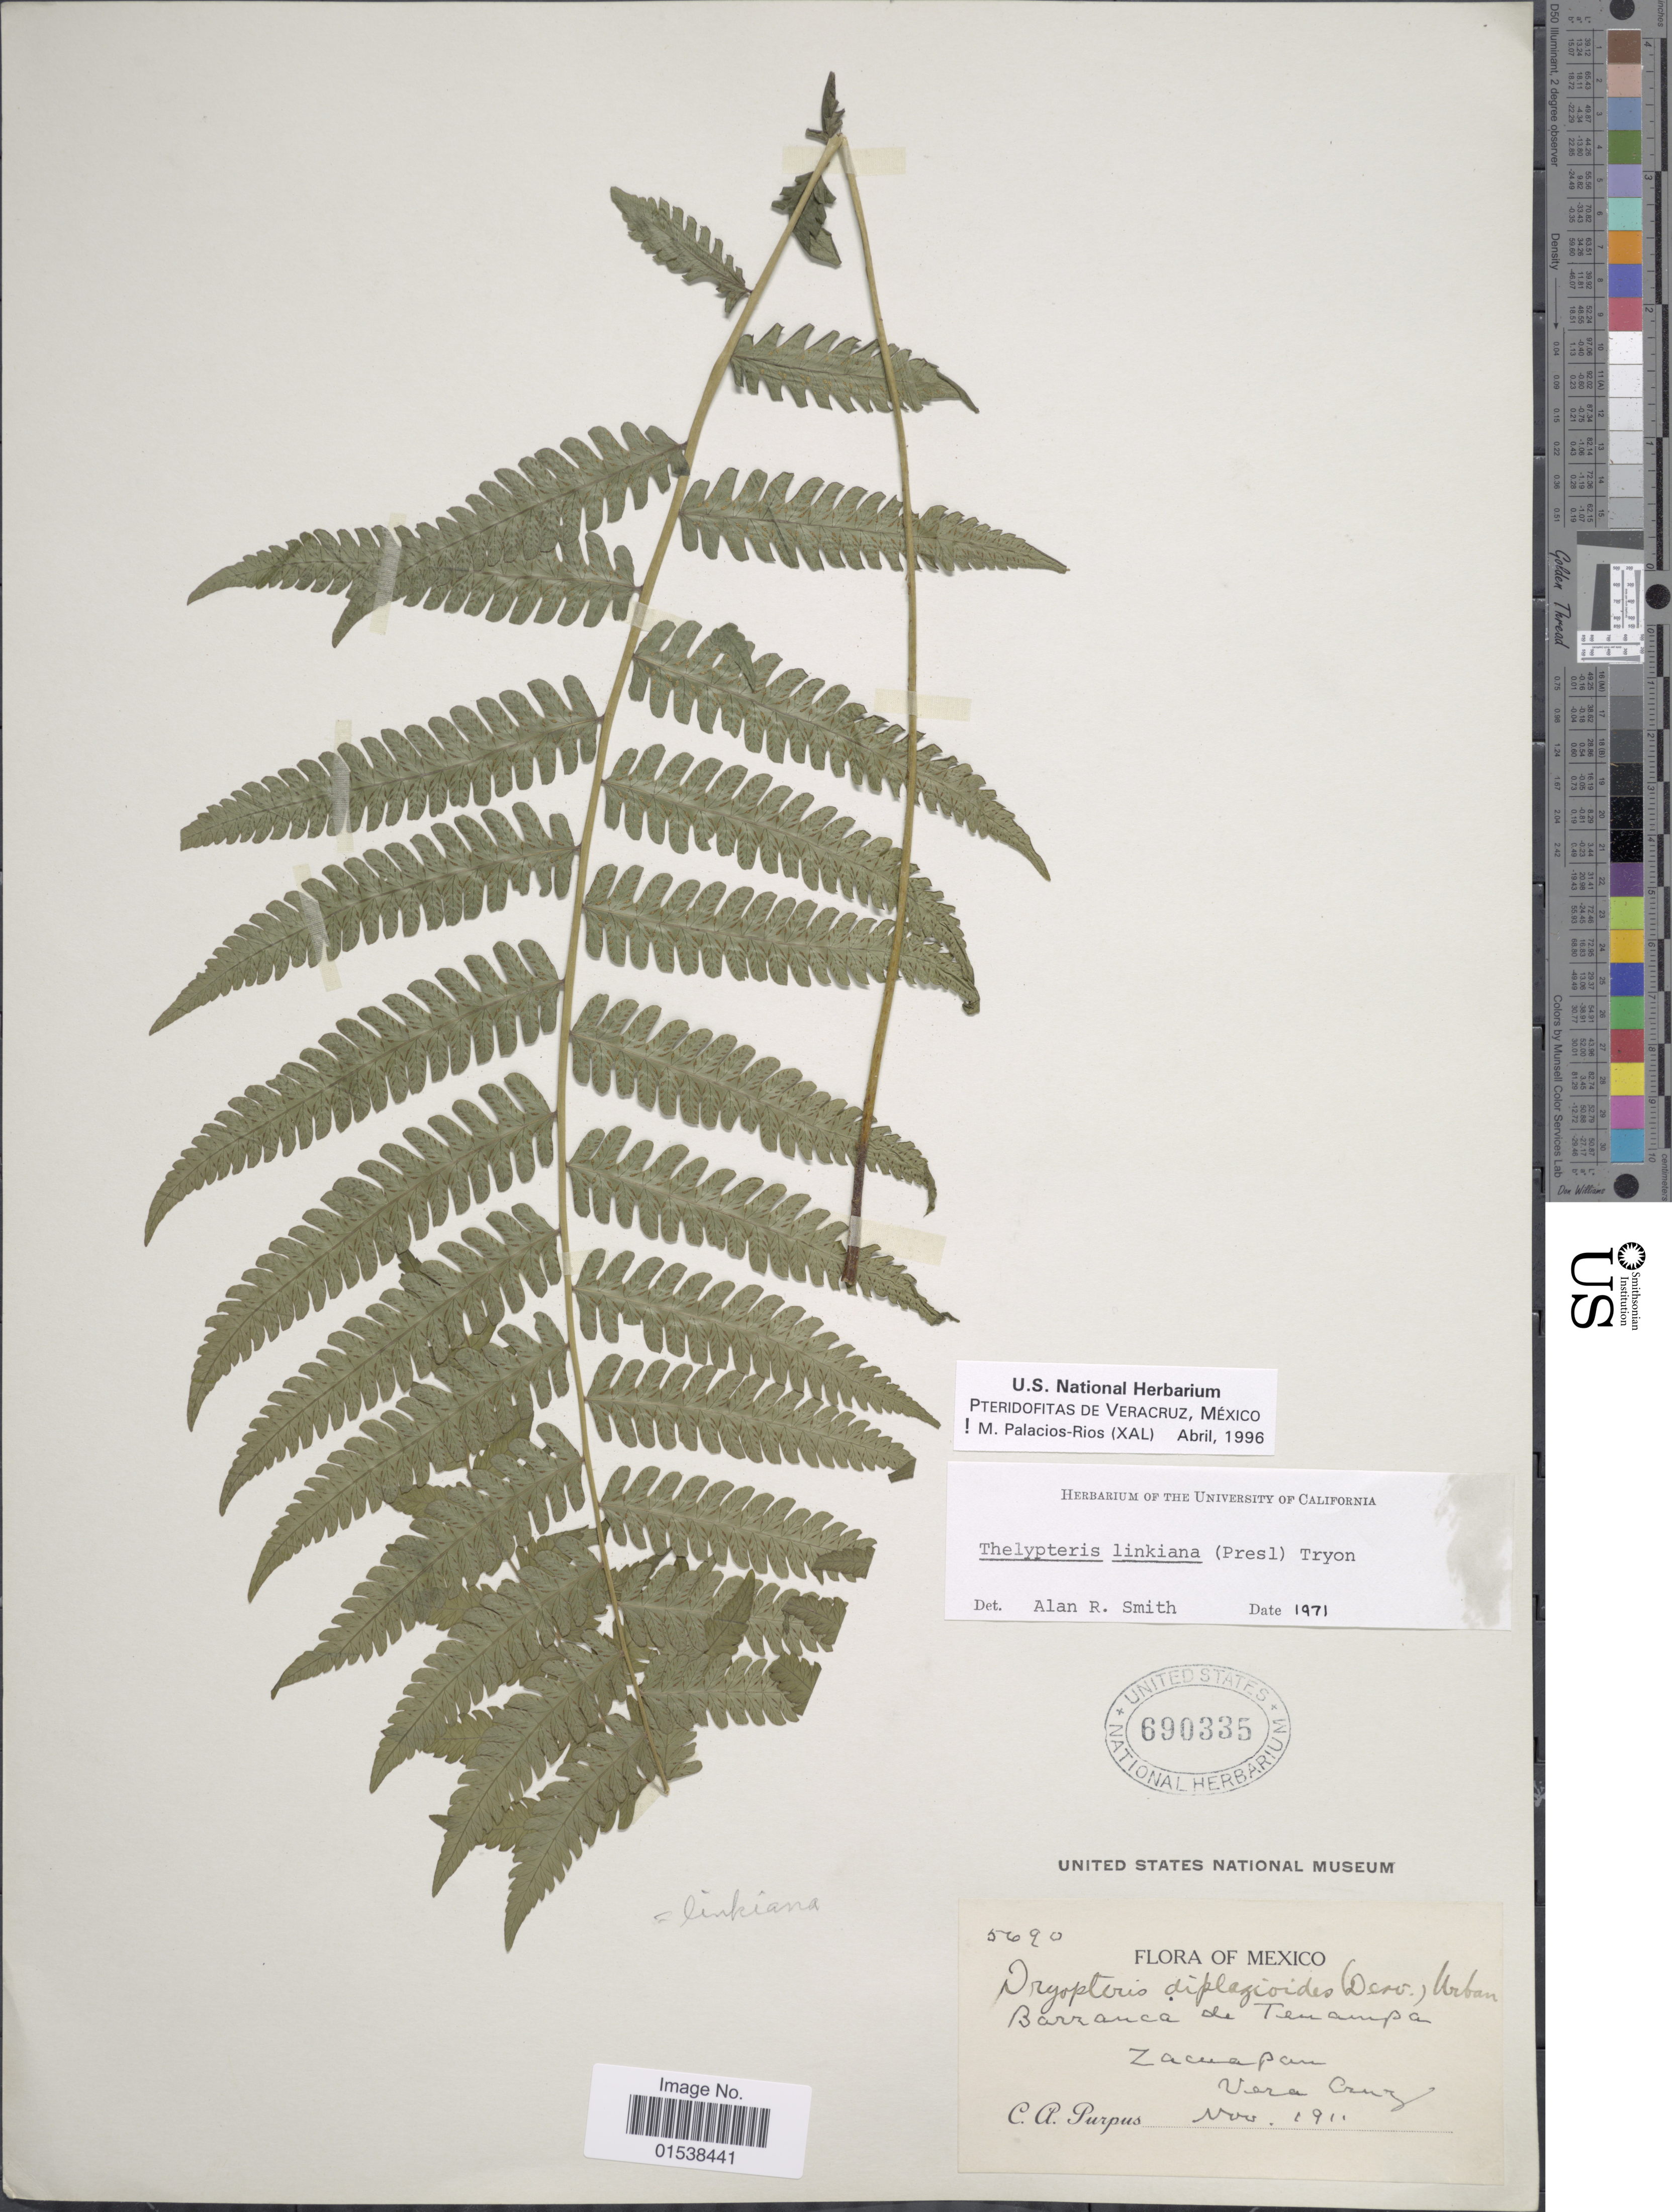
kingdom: Plantae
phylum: Tracheophyta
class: Polypodiopsida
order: Polypodiales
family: Thelypteridaceae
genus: Amauropelta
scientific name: Amauropelta linkiana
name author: (C. Presl) Pic. Serm.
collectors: C. A. Purpus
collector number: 5690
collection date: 1911-11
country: Mexico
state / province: Veracruz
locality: Barranco de Tenampa, Zacuapan, Vera Cruz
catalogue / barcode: US 690335